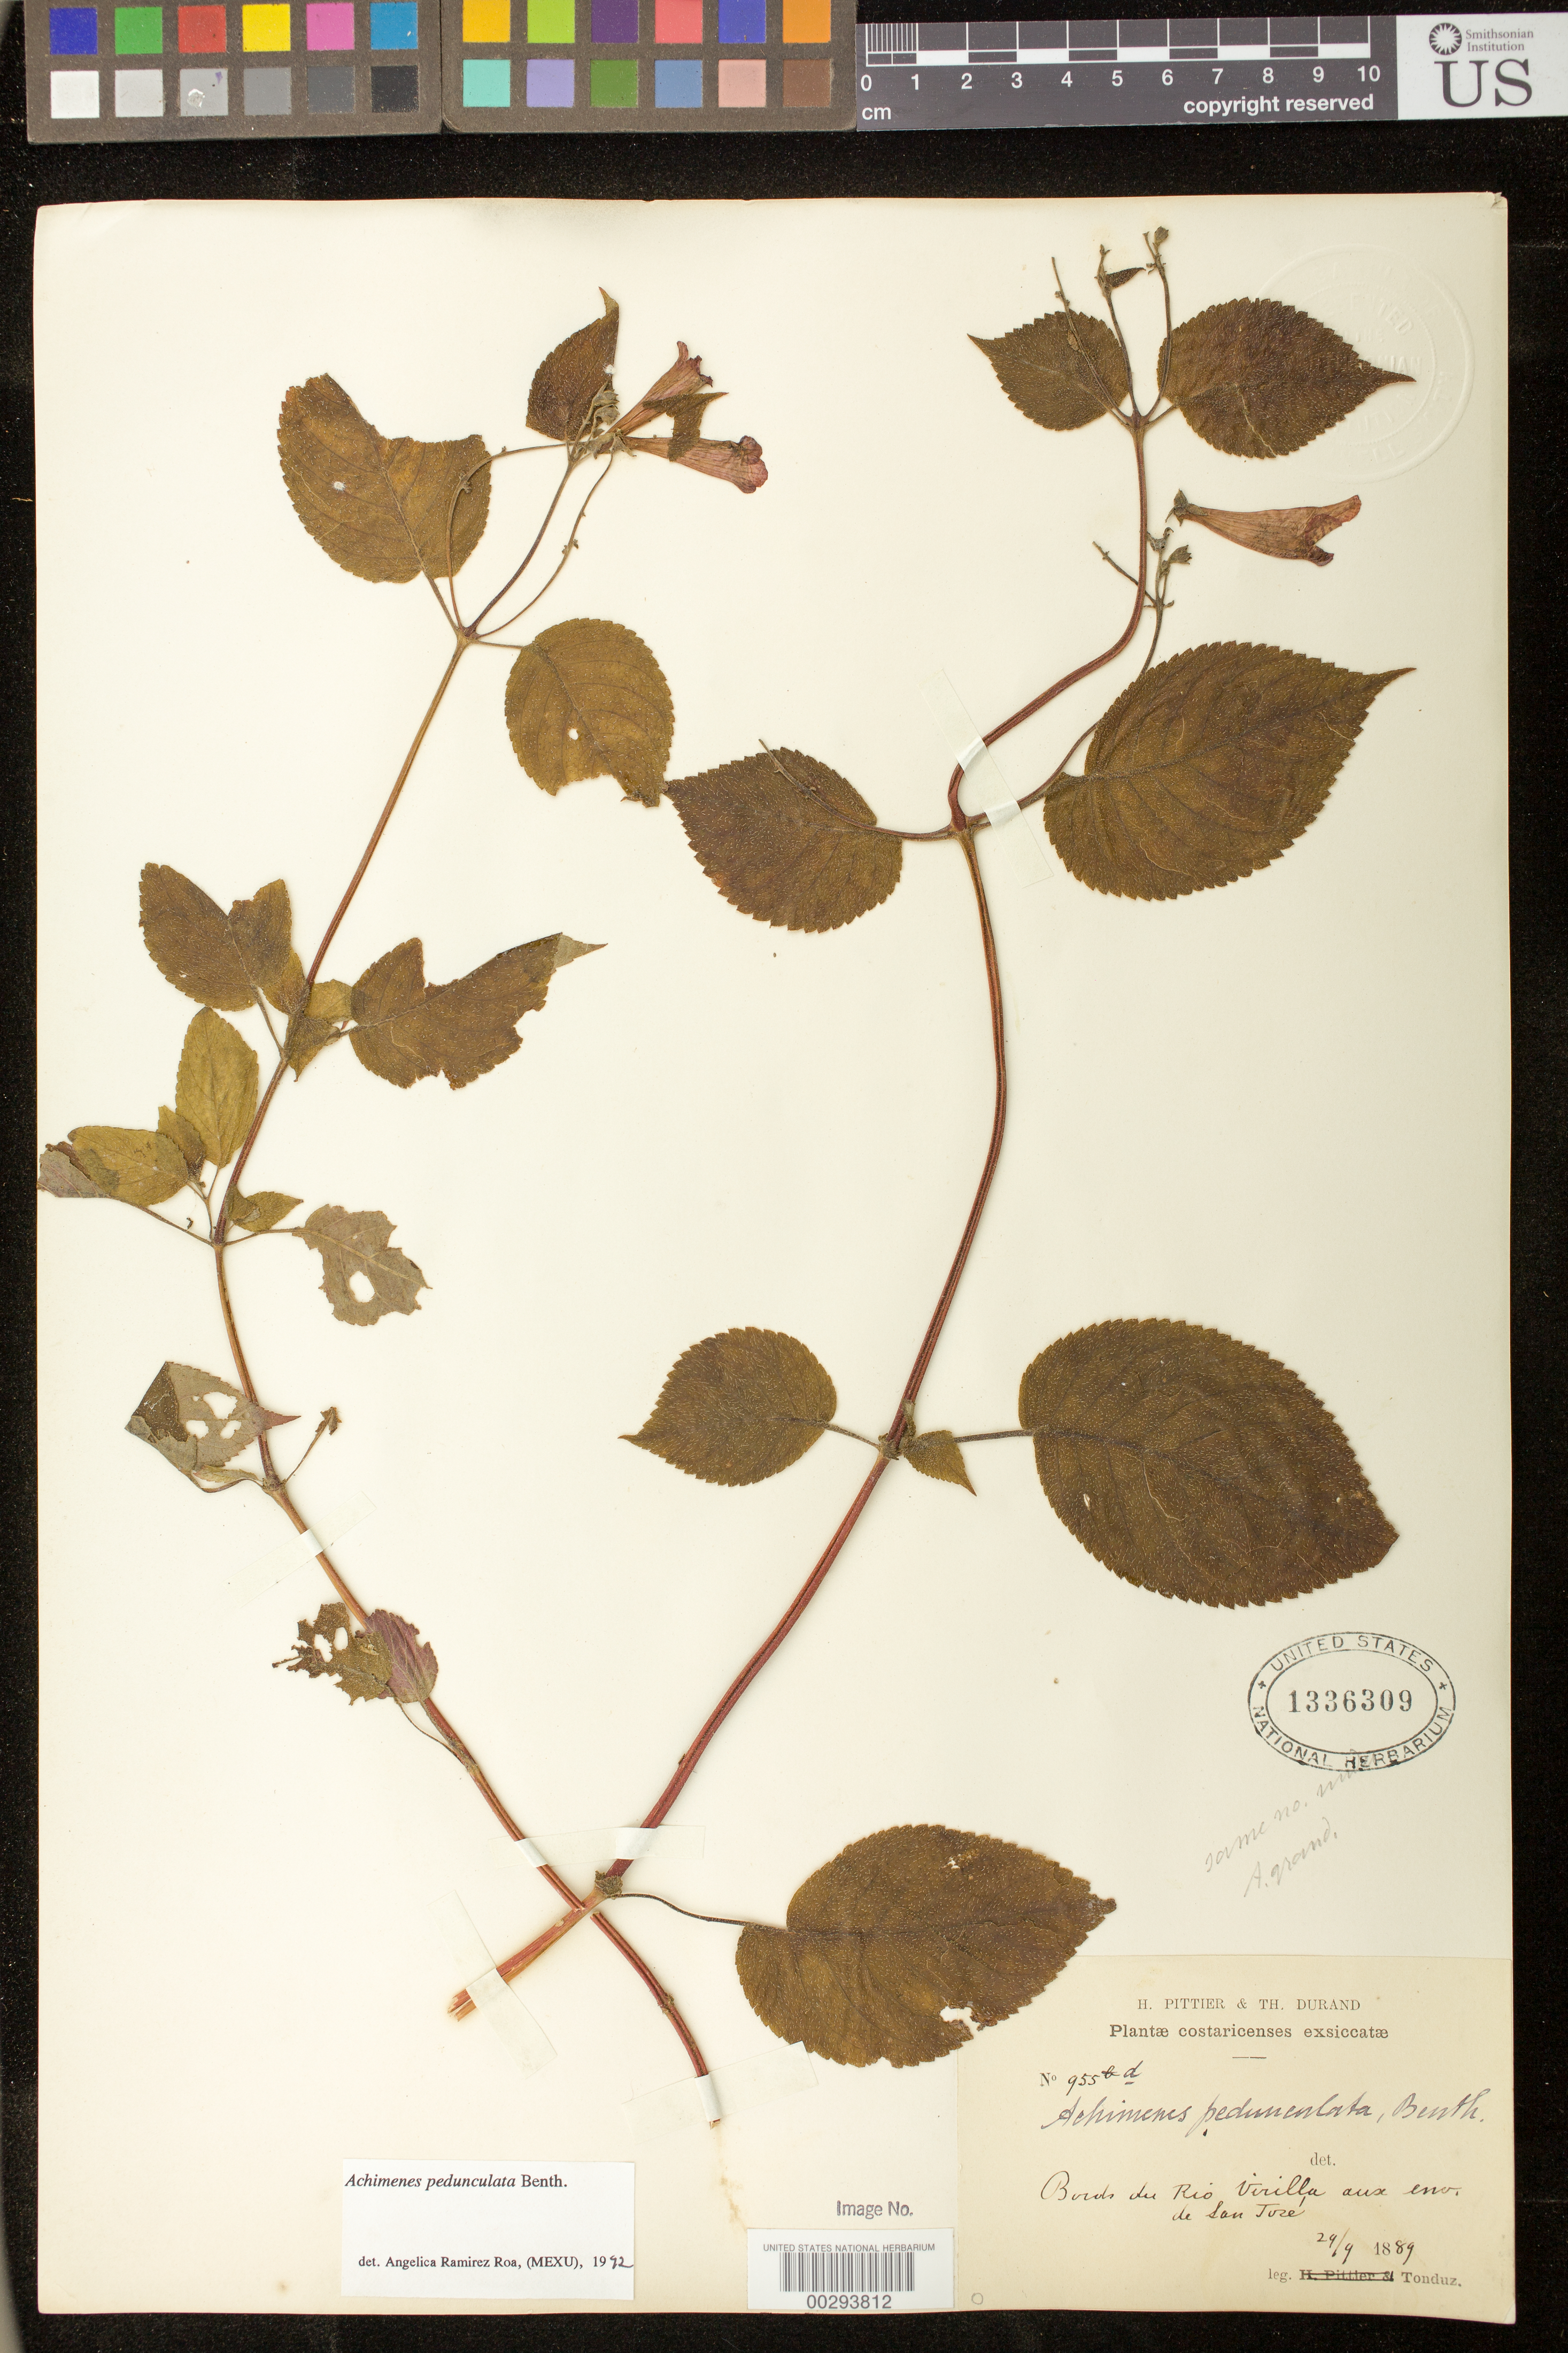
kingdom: Plantae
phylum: Tracheophyta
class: Magnoliopsida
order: Lamiales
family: Gesneriaceae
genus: Achimenes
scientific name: Achimenes pedunculata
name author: Benth.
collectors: A. Tonduz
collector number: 955 D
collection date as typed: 29 Sep 1889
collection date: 1889-09-29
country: Costa Rica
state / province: San José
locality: Rio Virilla ... San Jose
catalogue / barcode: US 1336309